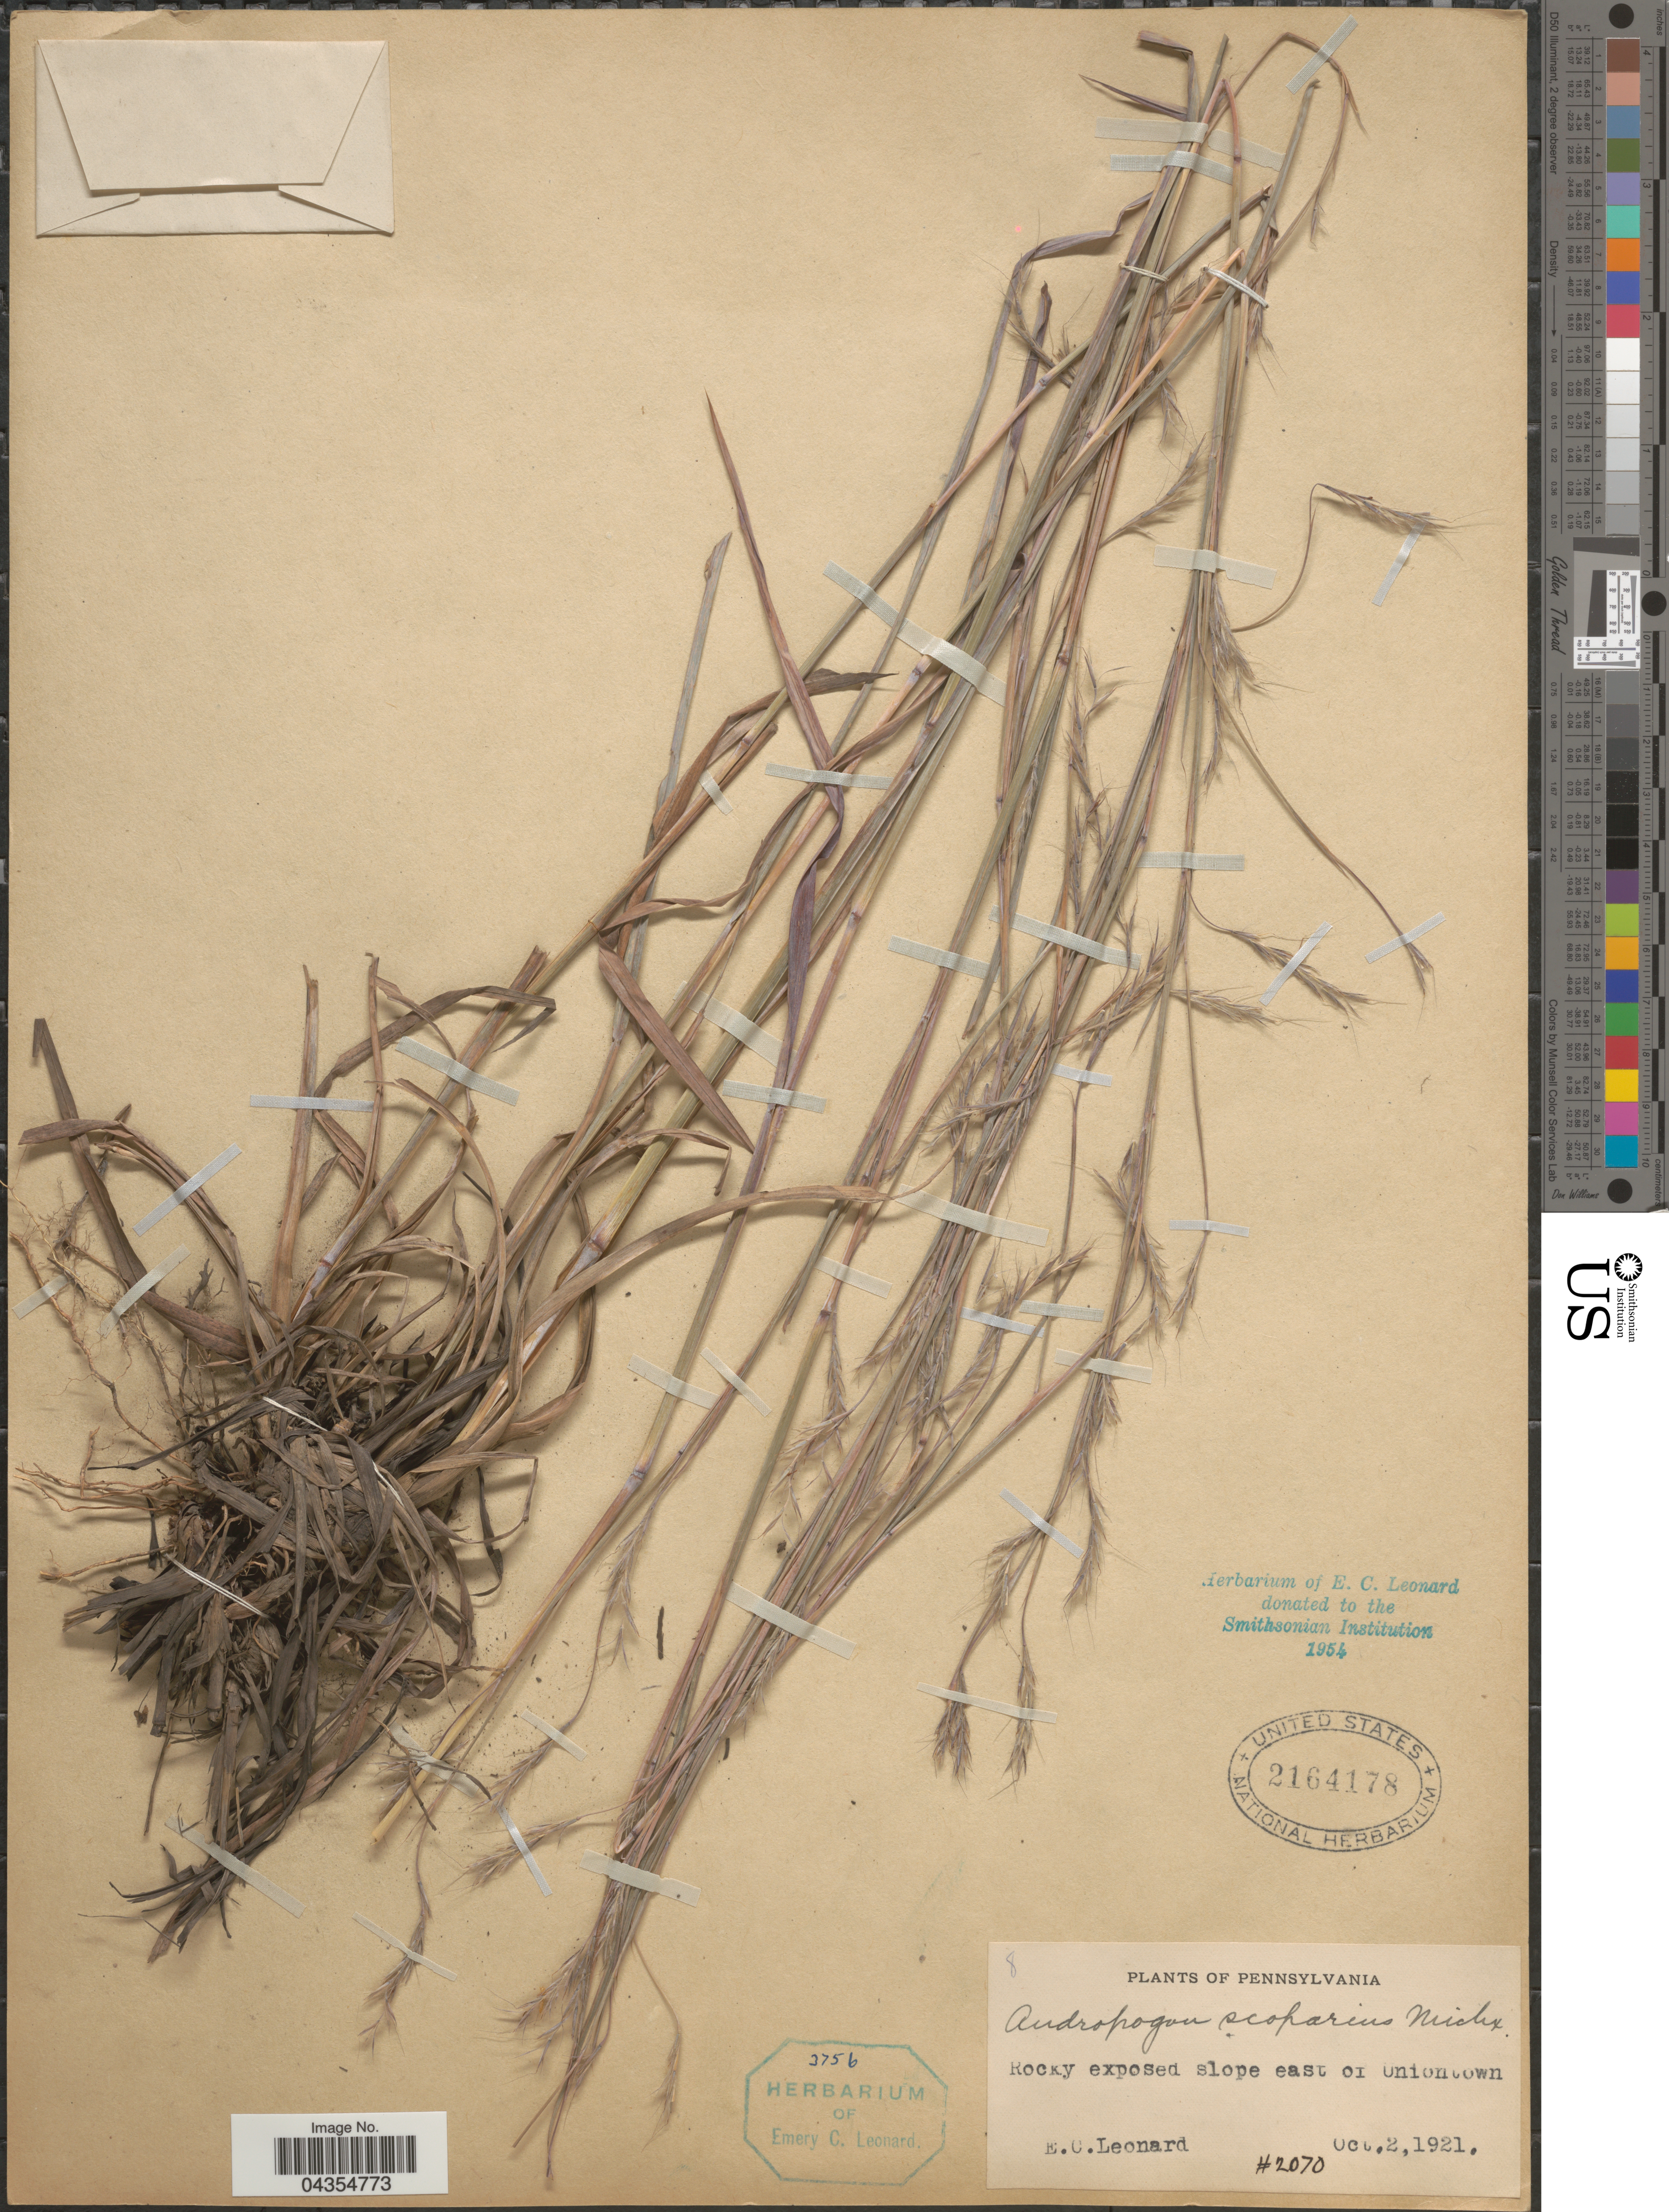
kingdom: Plantae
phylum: Tracheophyta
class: Liliopsida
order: Poales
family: Poaceae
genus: Schizachyrium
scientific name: Schizachyrium sanguineum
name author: (Retz.) Alston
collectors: E. C. Leonard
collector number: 2070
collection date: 1921-10-02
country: United States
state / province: Pennsylvania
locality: Rocky exposed slope east of Uniontown.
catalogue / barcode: US 2164178